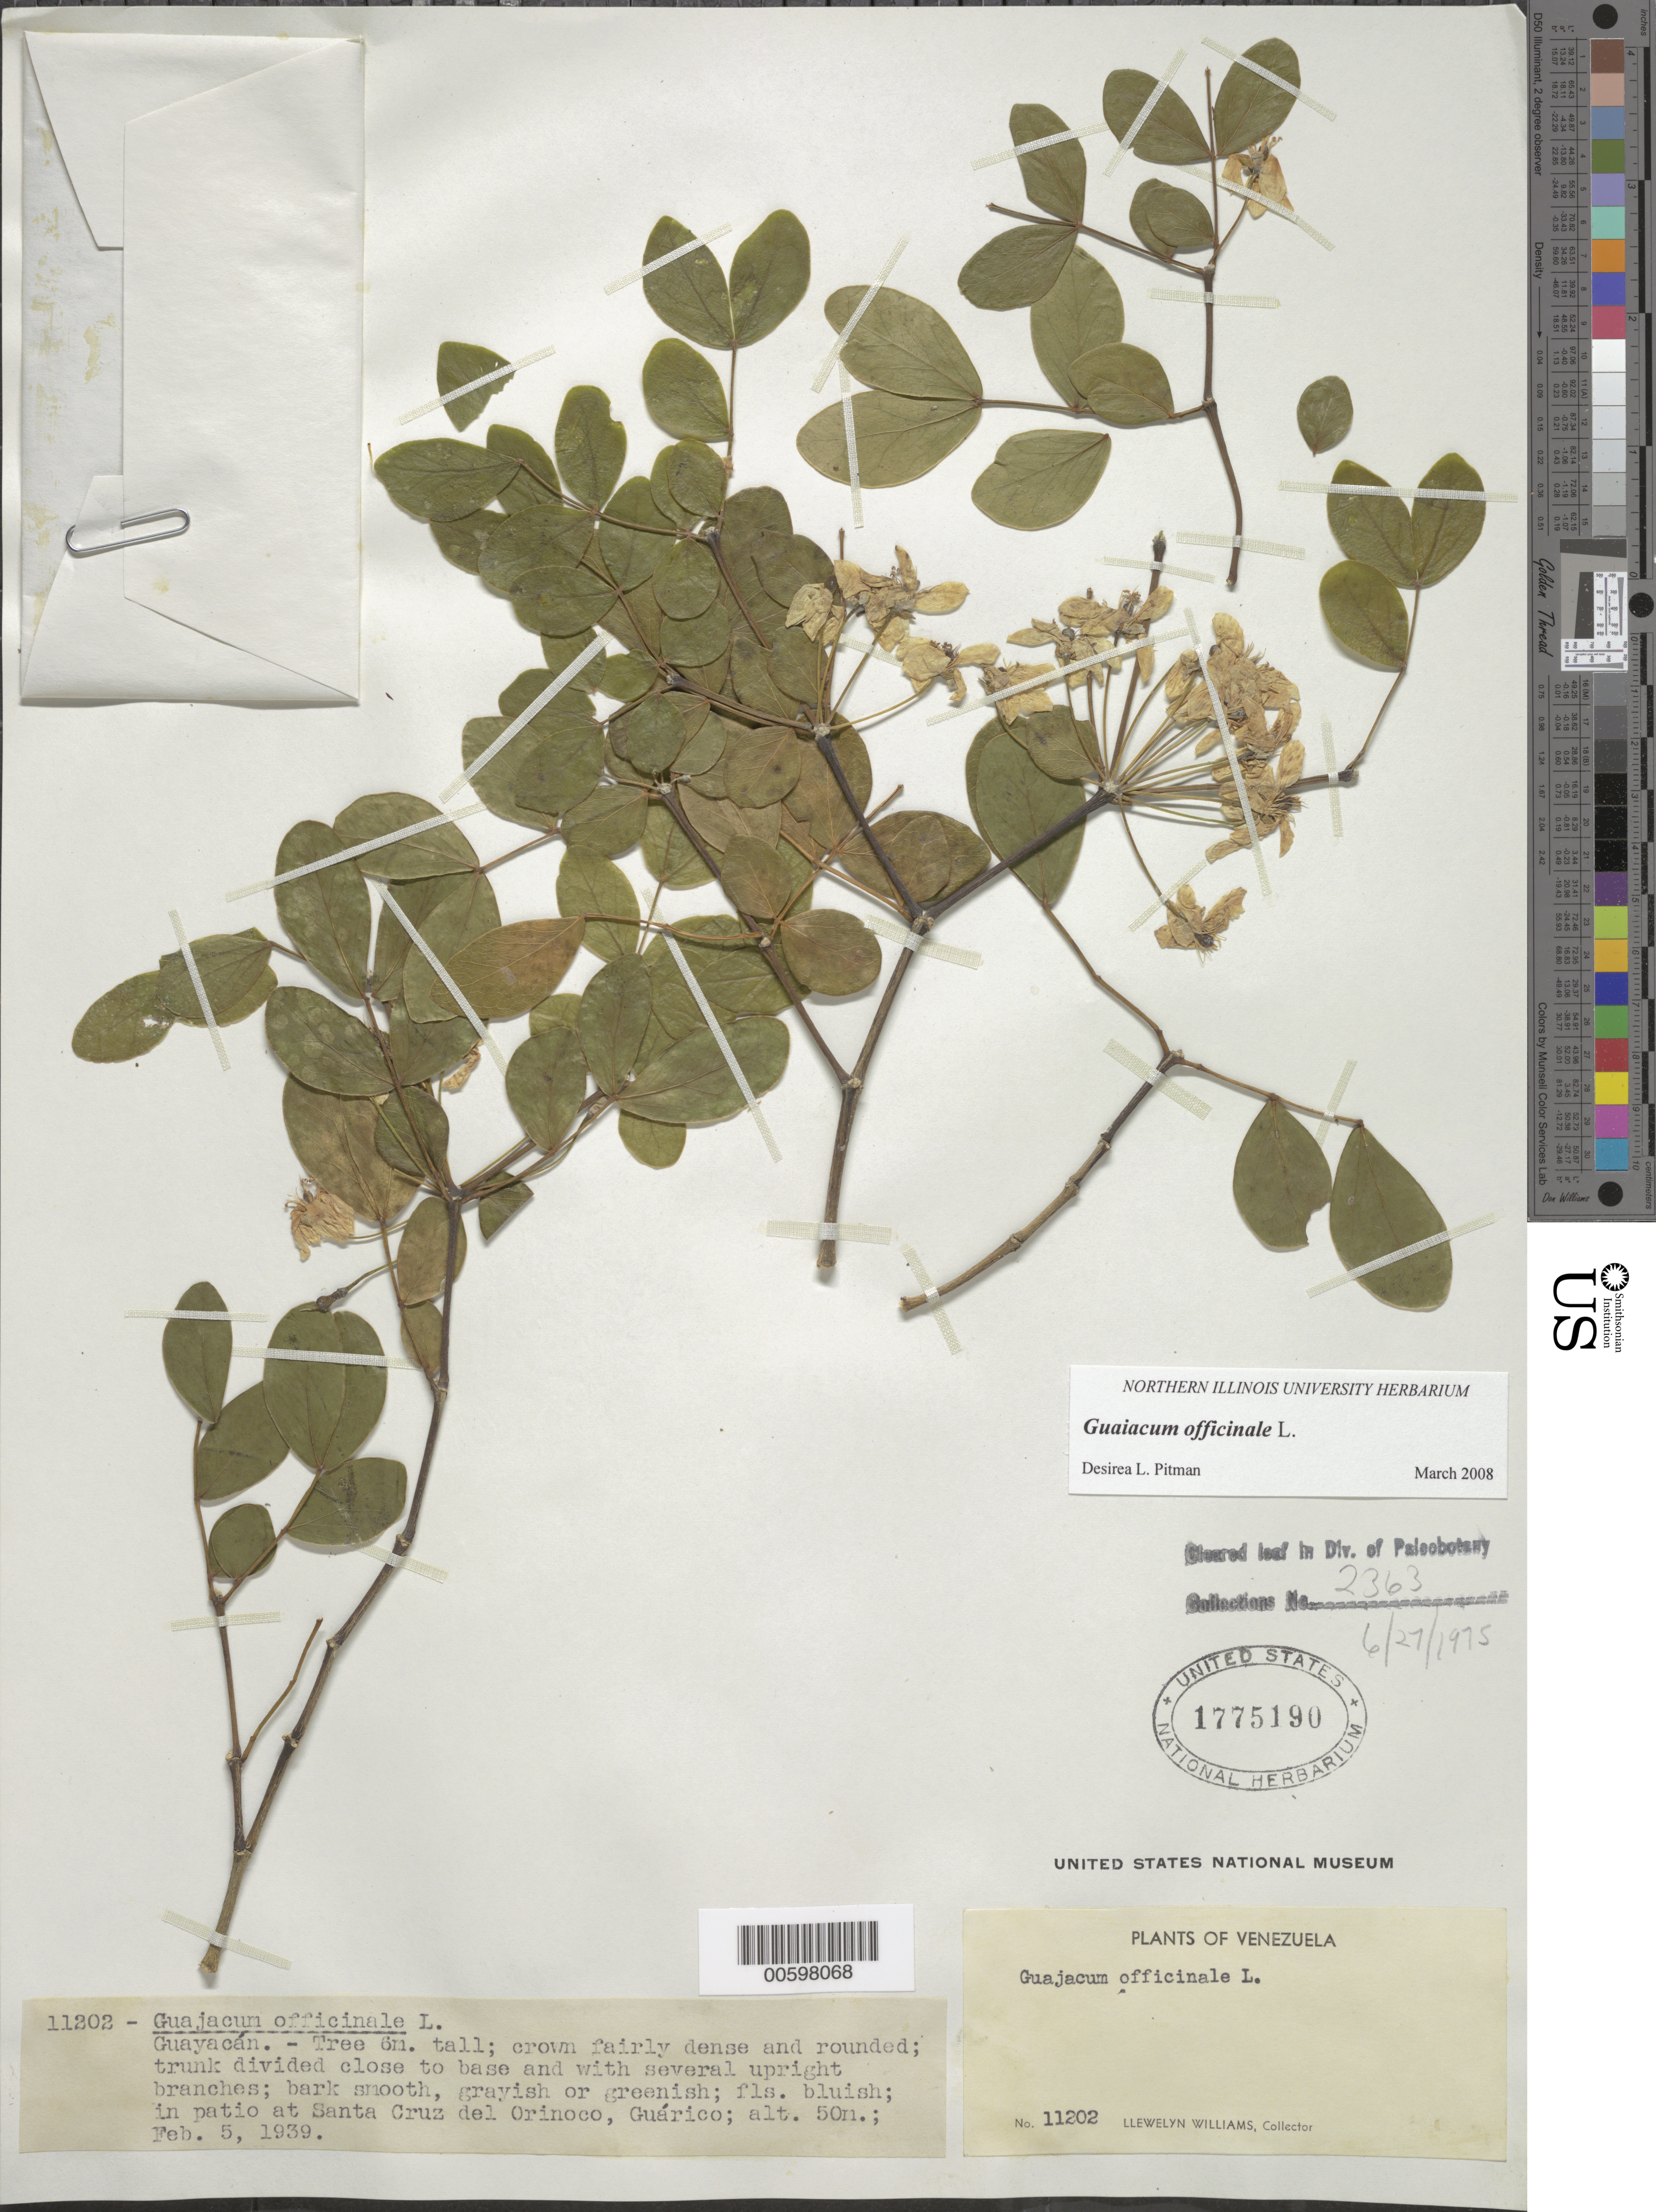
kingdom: Plantae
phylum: Tracheophyta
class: Magnoliopsida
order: Zygophyllales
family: Zygophyllaceae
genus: Guaiacum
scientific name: Guaiacum officinale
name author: L.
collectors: Ll. Williams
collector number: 11202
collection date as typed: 05 Feb 1939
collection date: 1939-02-05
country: Venezuela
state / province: Guárico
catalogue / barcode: US 1775190